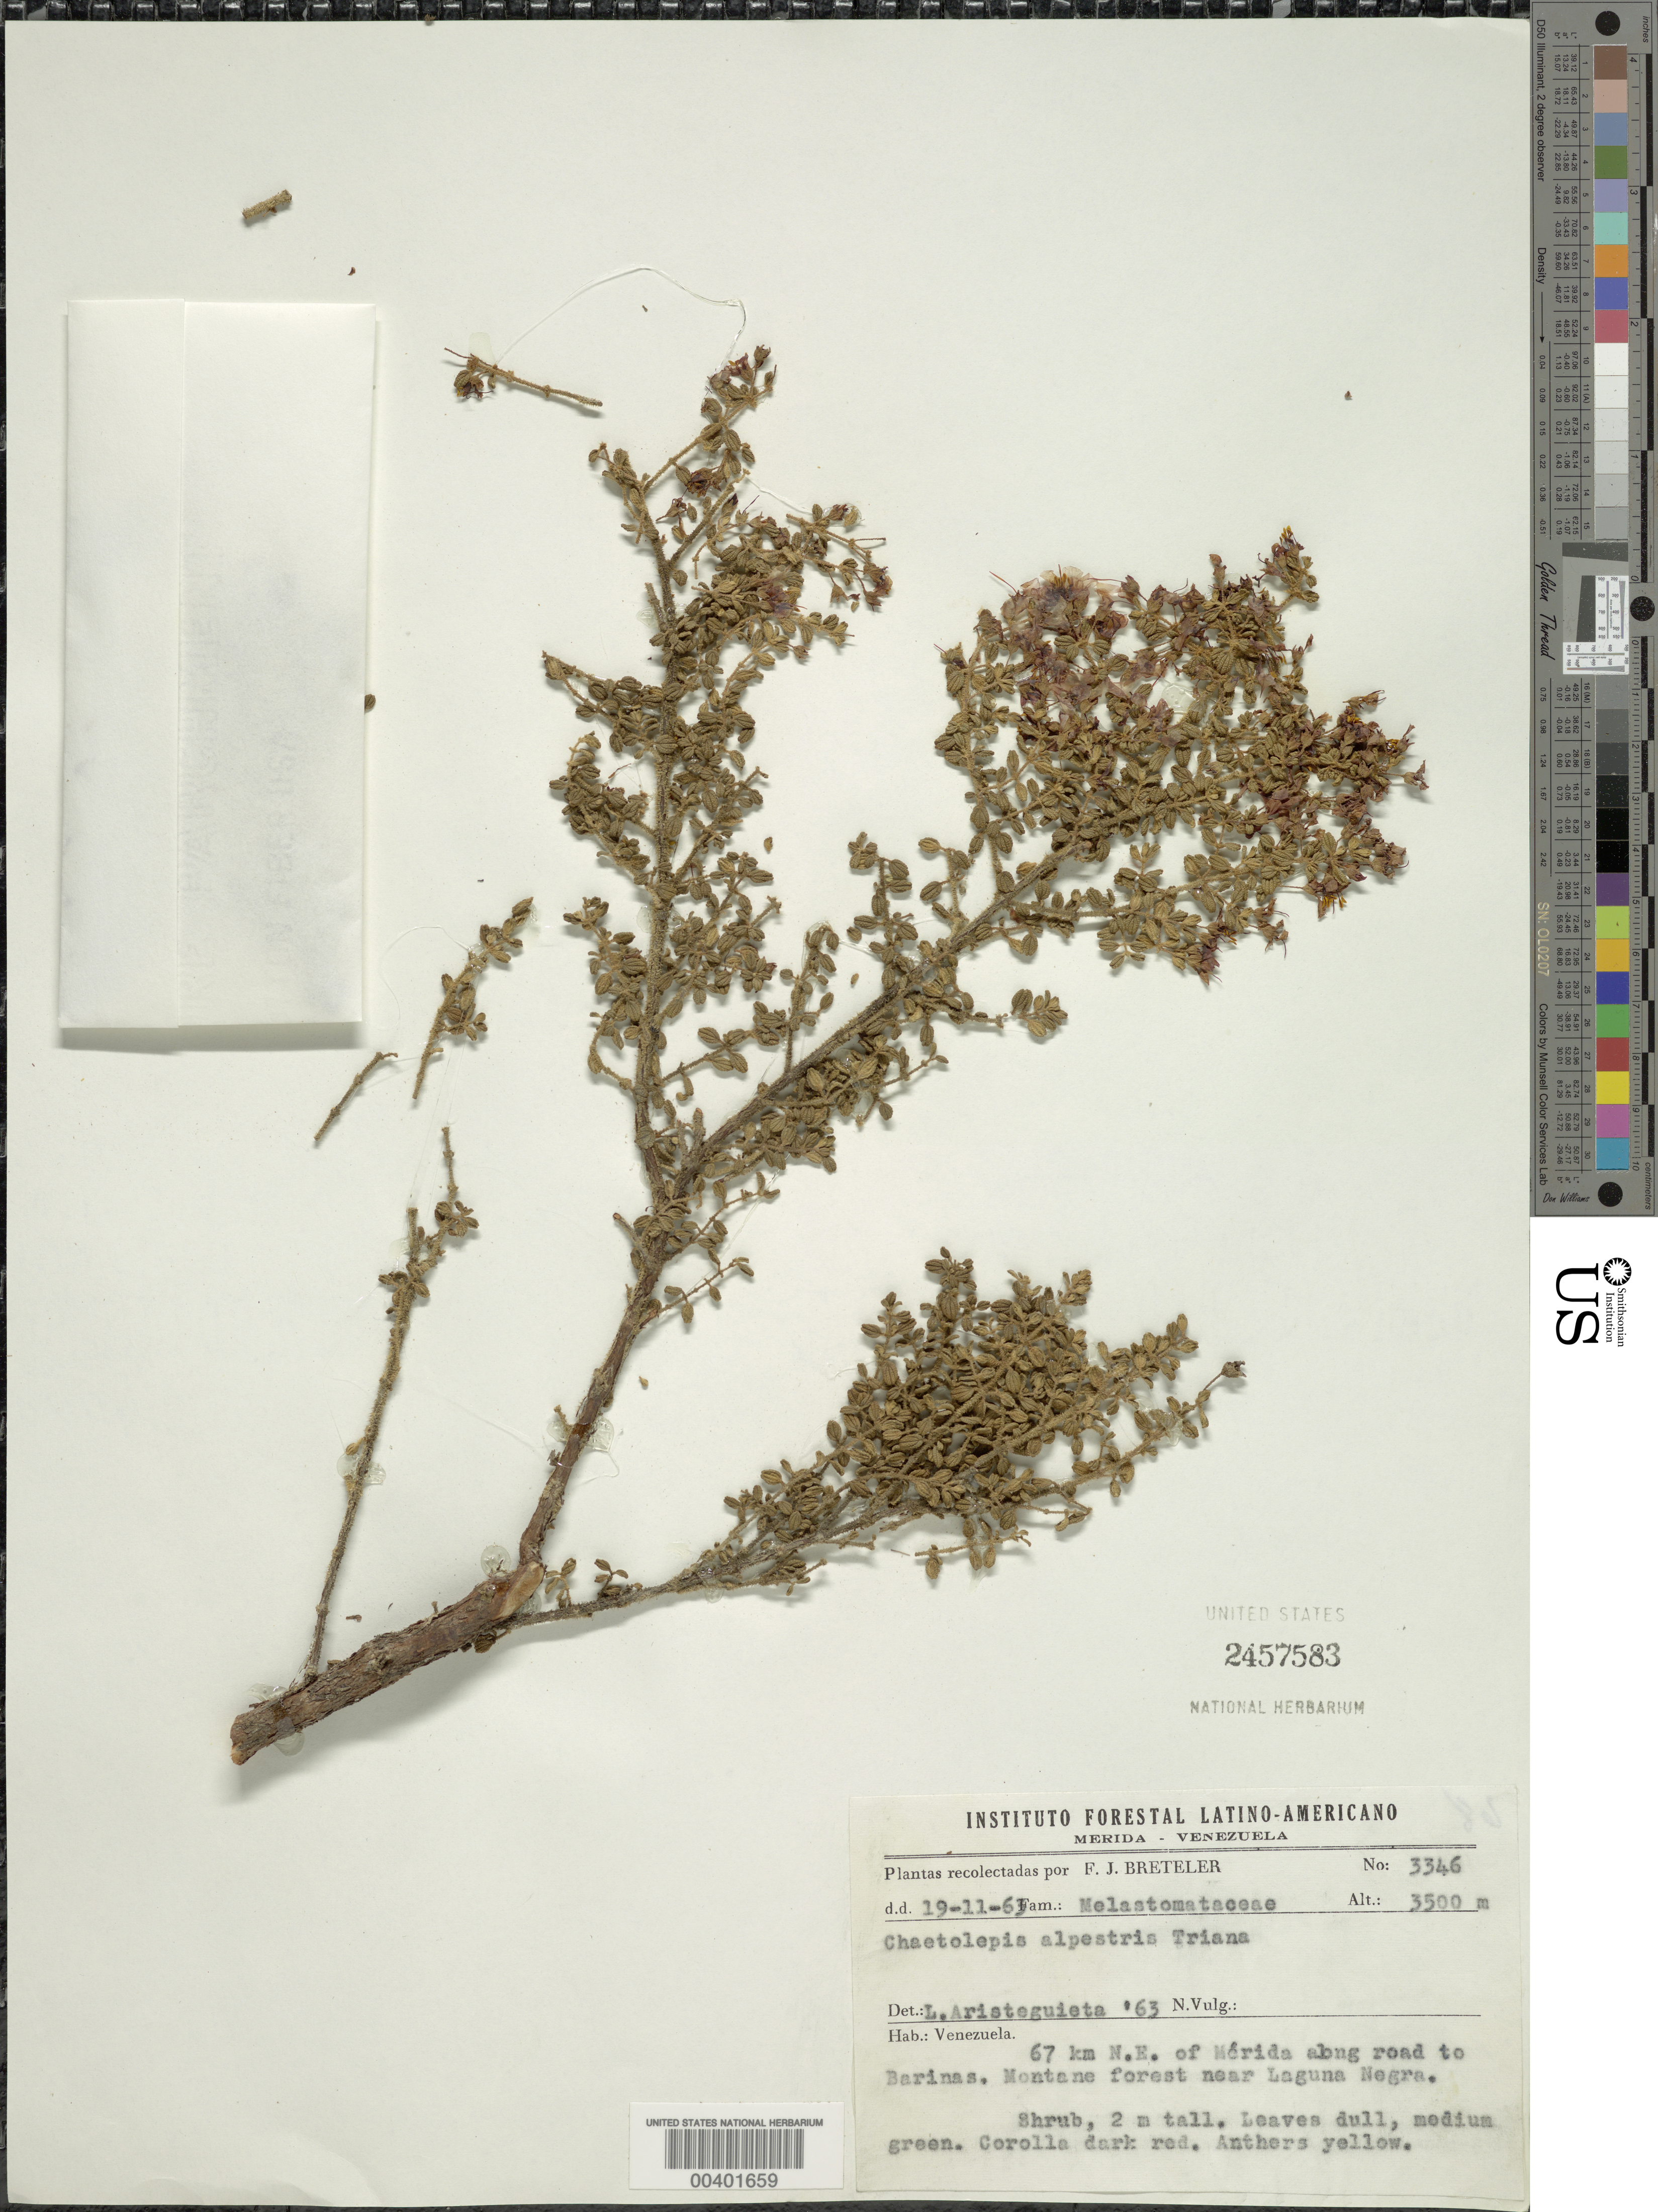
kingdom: Plantae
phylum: Tracheophyta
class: Magnoliopsida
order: Myrtales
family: Melastomataceae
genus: Chaetolepis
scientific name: Chaetolepis alpestris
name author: (H. Karst.) Triana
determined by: Aristeguieta, L.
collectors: F. J. Breteler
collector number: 3346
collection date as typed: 19 Nov 1963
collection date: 1963-11-19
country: Venezuela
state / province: Mérida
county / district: Rangel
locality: Laguna Negra. 67 km. N.E. of Mérida along road to Barinas. Negra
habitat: Montane forest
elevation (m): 3500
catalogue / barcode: US 2457583